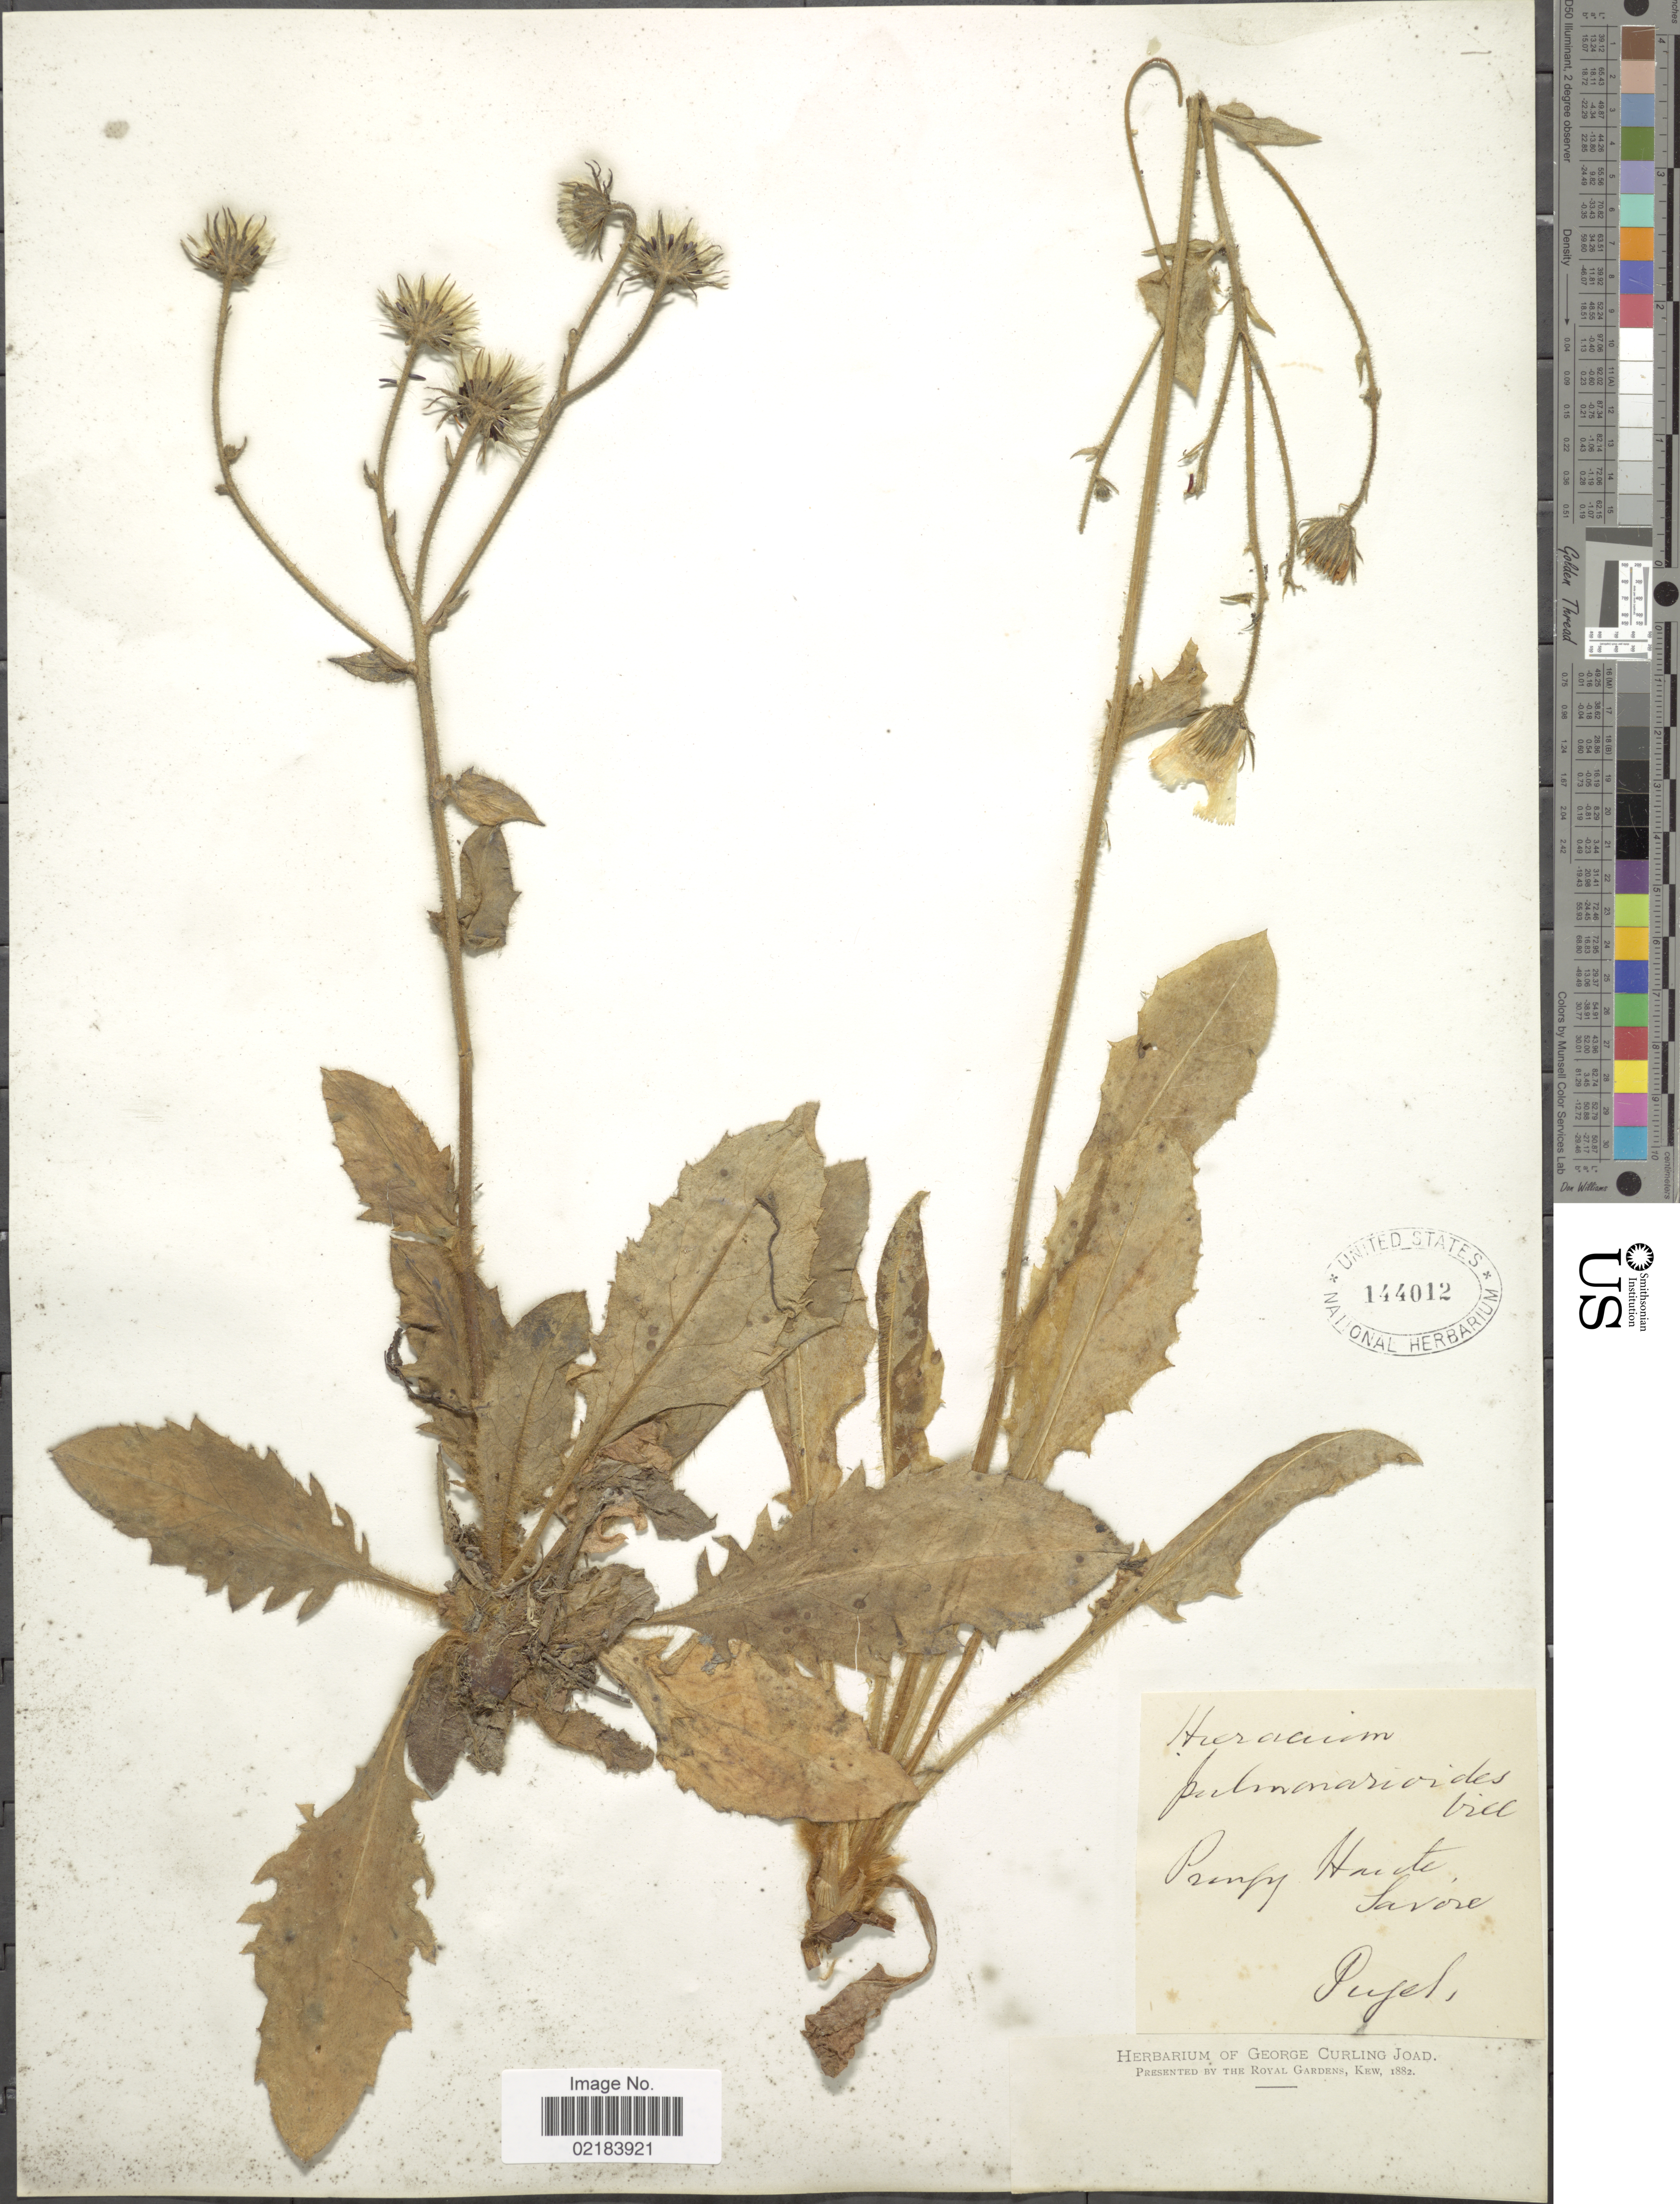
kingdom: Plantae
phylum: Tracheophyta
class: Magnoliopsida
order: Asterales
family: Asteraceae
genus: Hieracium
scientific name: Hieracium amplexicaule subsp. pulmonarioides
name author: (Vill.) Zahn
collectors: Rugel, --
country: France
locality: Pumpy Haute Savoie [interpreted]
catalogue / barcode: US 144012